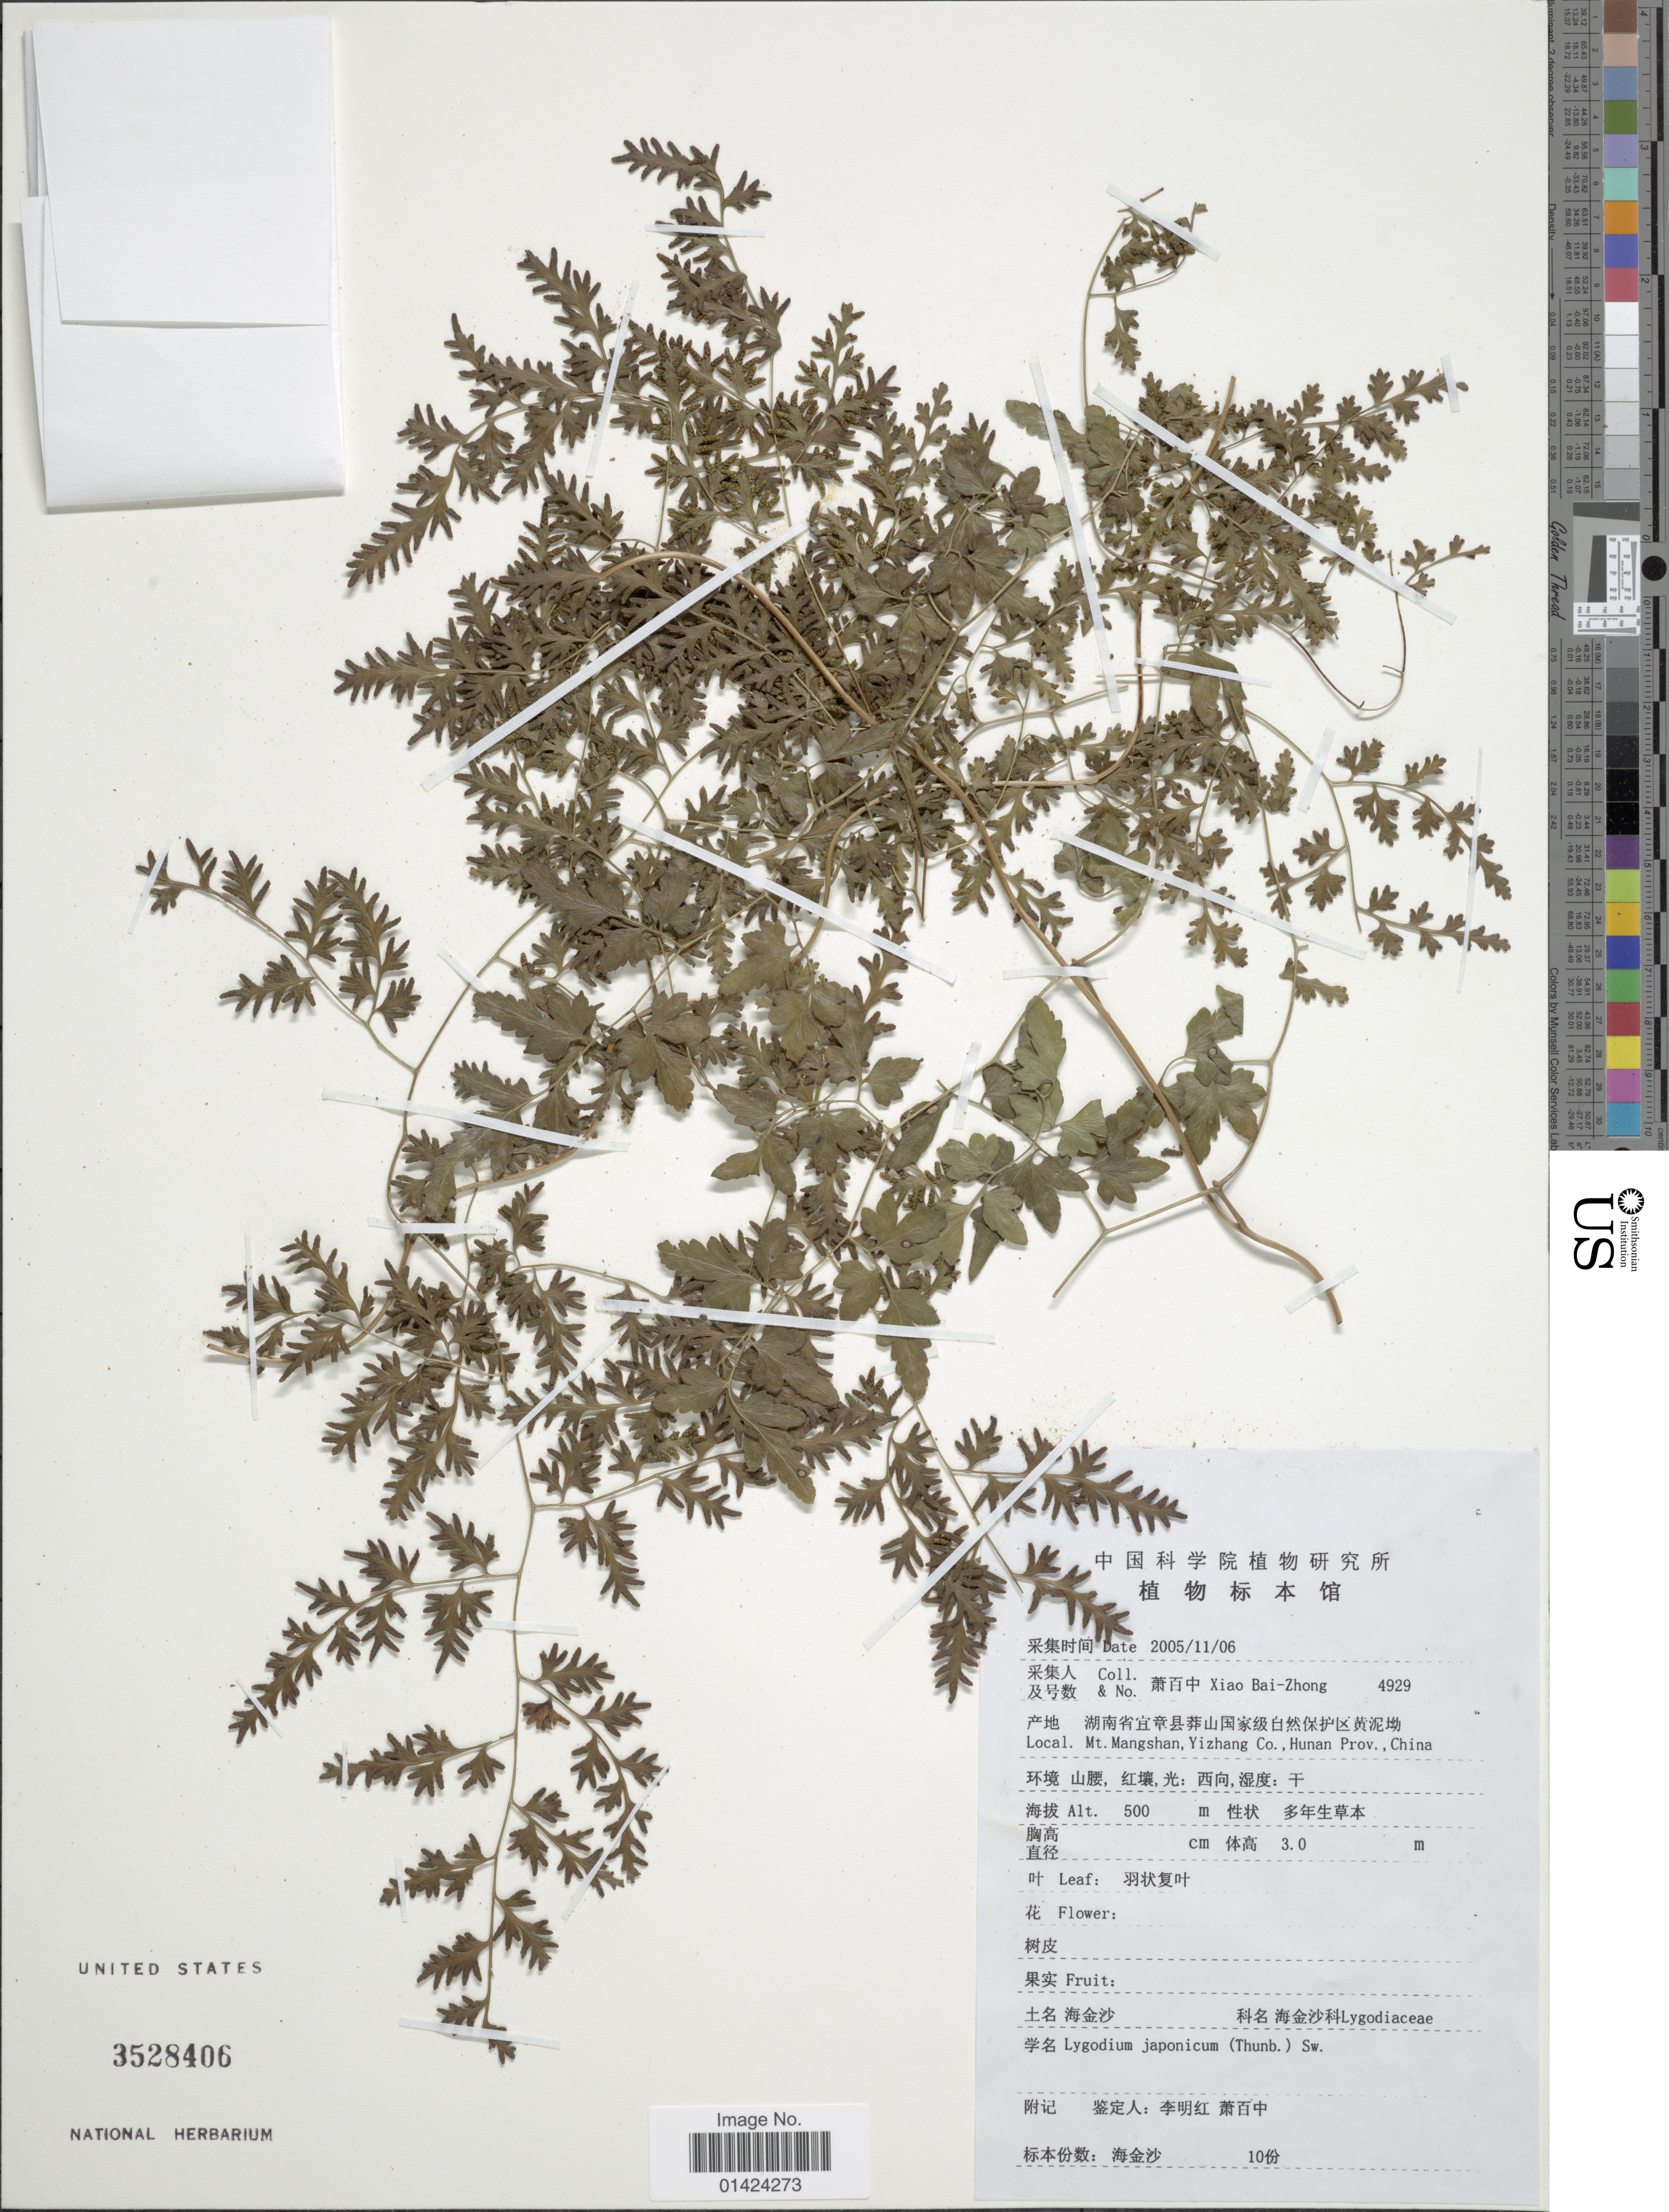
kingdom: Plantae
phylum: Tracheophyta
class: Polypodiopsida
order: Schizaeales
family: Lygodiaceae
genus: Lygodium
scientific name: Lygodium japonicum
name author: (Thunb.) Sw.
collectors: B. Z. Xiao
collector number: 4929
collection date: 2005-11-06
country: China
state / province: Hunan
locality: Mt. Mangshan, Yizhang Co., Human Prov.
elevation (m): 500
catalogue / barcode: US 3528406